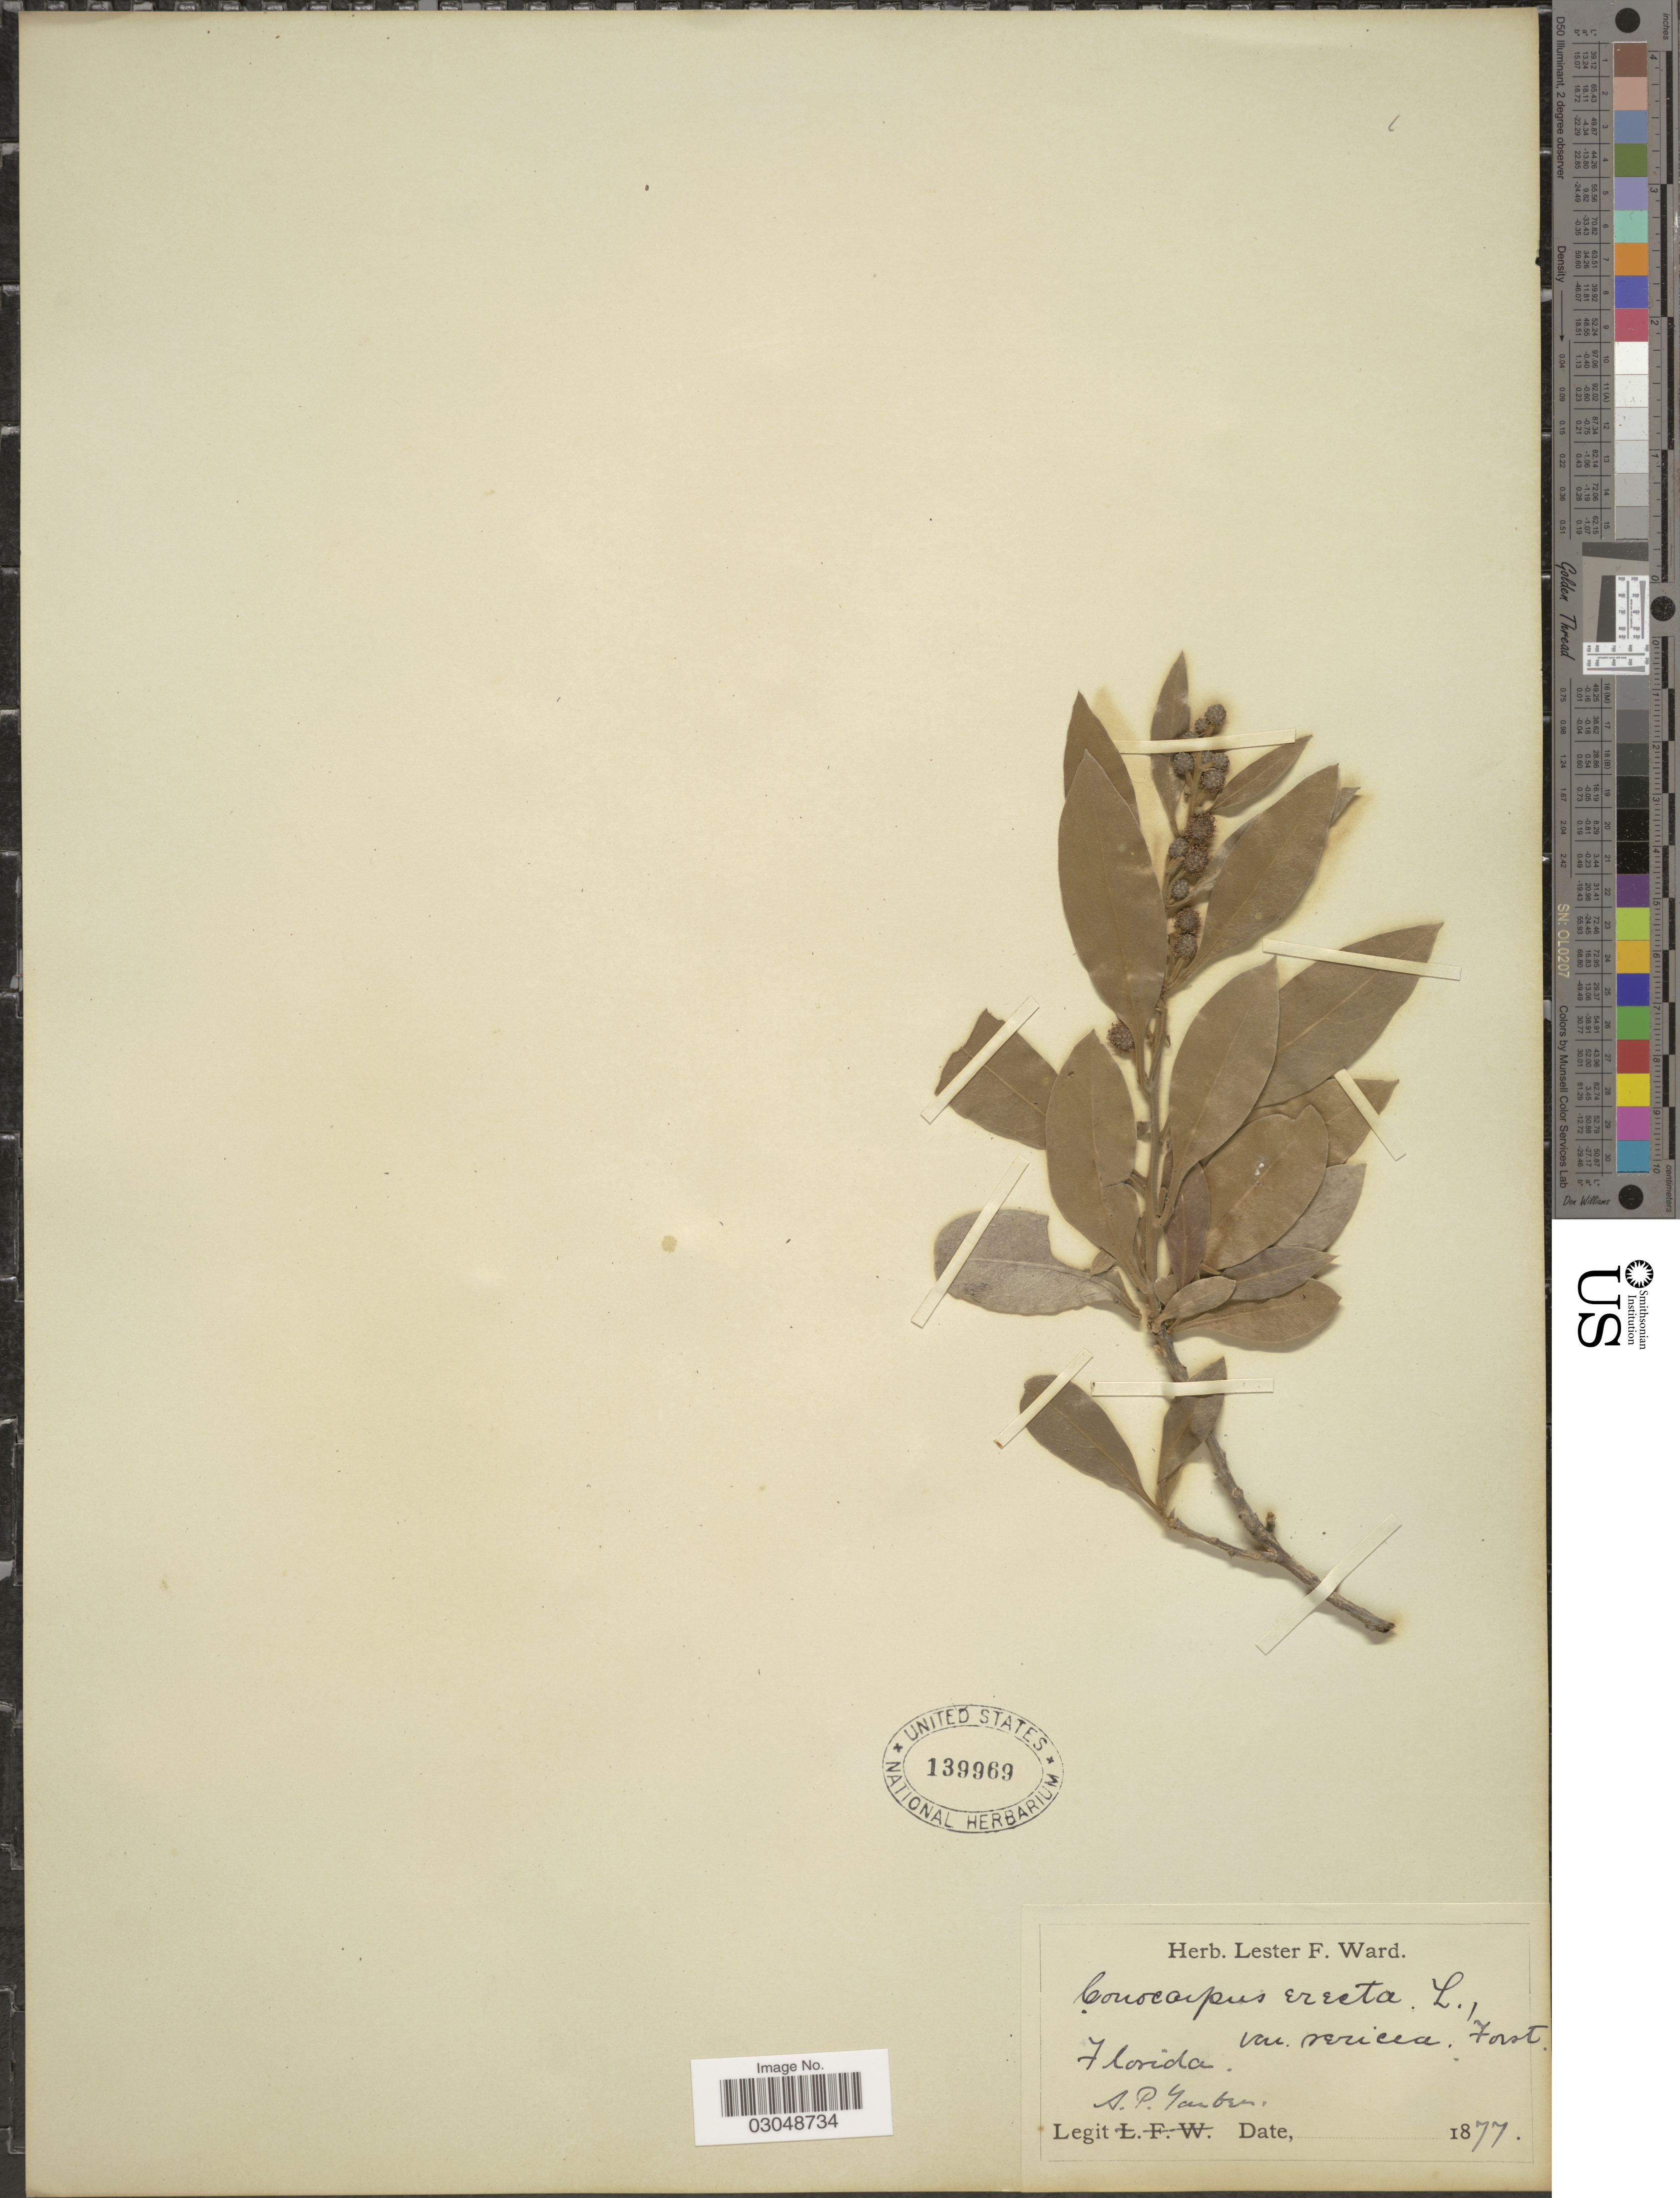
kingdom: Plantae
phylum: Tracheophyta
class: Magnoliopsida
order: Myrtales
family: Combretaceae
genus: Conocarpus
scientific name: Conocarpus erectus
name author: L.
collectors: A. P. Garber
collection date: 1877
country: United States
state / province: Florida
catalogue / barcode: US 139969